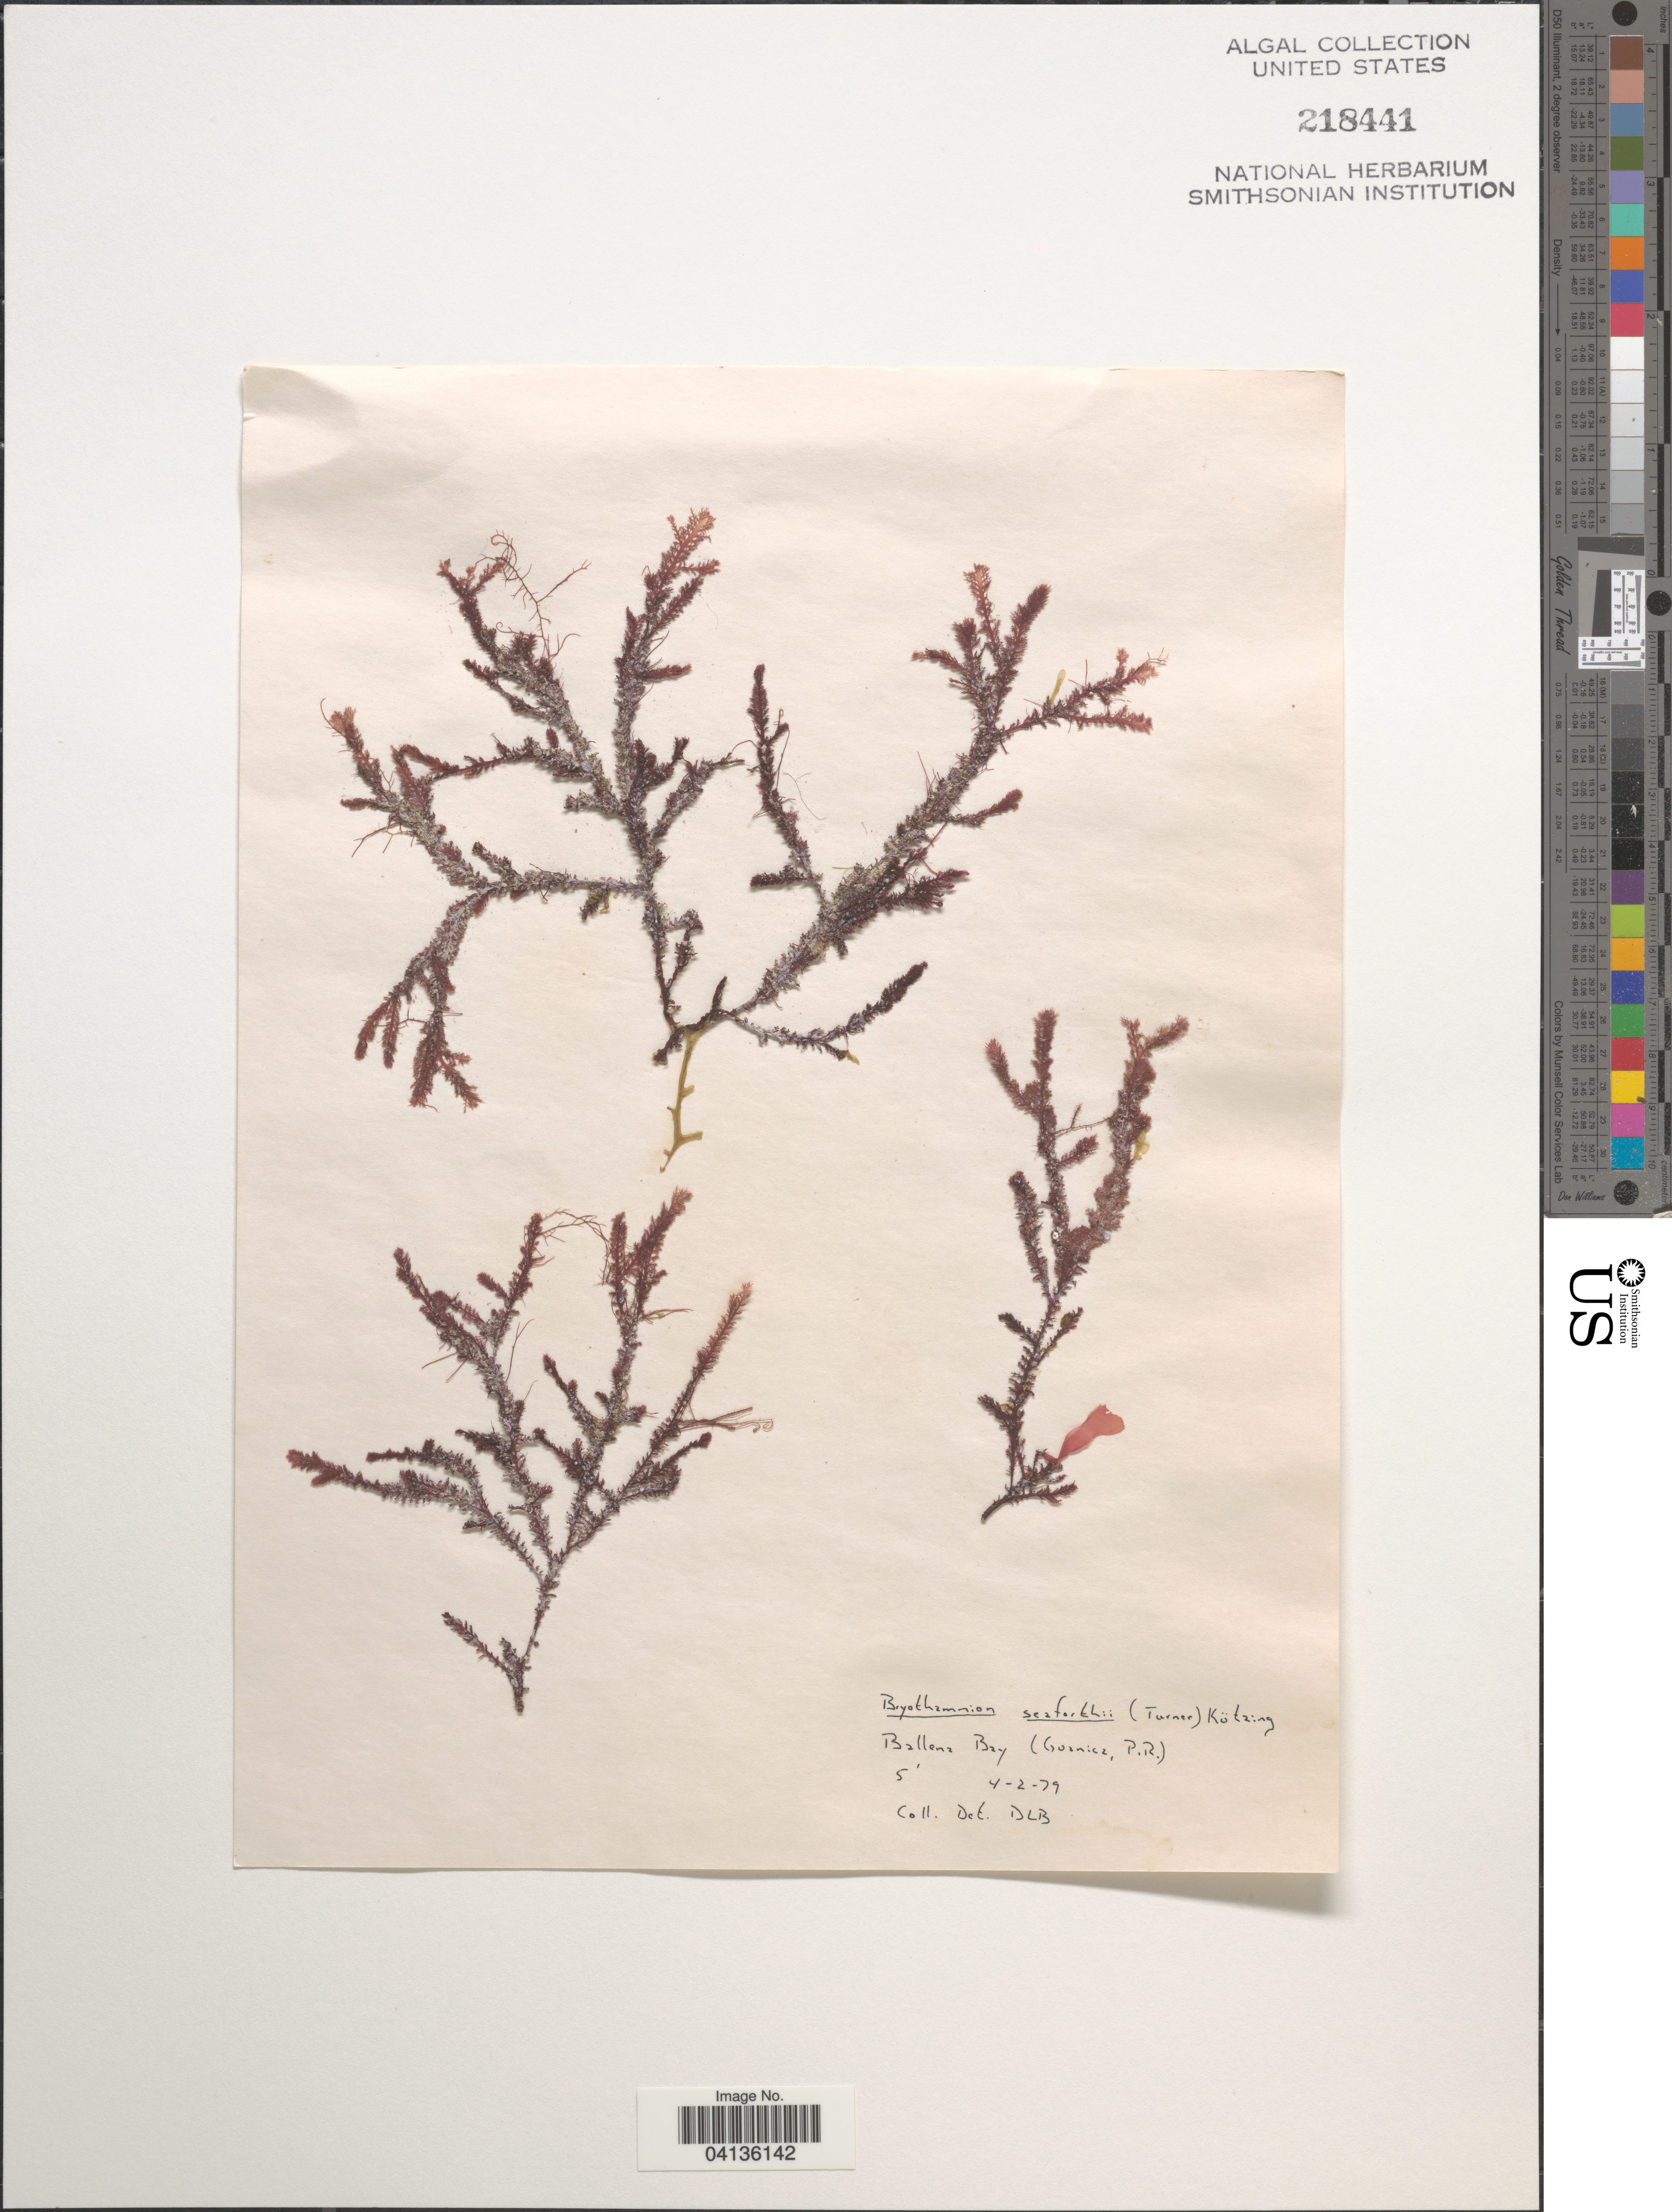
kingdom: Plantae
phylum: Rhodophyta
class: Florideophyceae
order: Ceramiales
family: Rhodomelaceae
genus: Bryothamnion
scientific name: Bryothamnion seaforthii f. disticha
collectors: D. L. B.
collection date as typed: Transcribed d/m/y: 4/2/79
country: Puerto Rico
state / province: Guánica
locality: Ballena Bay.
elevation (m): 2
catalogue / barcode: US 218441